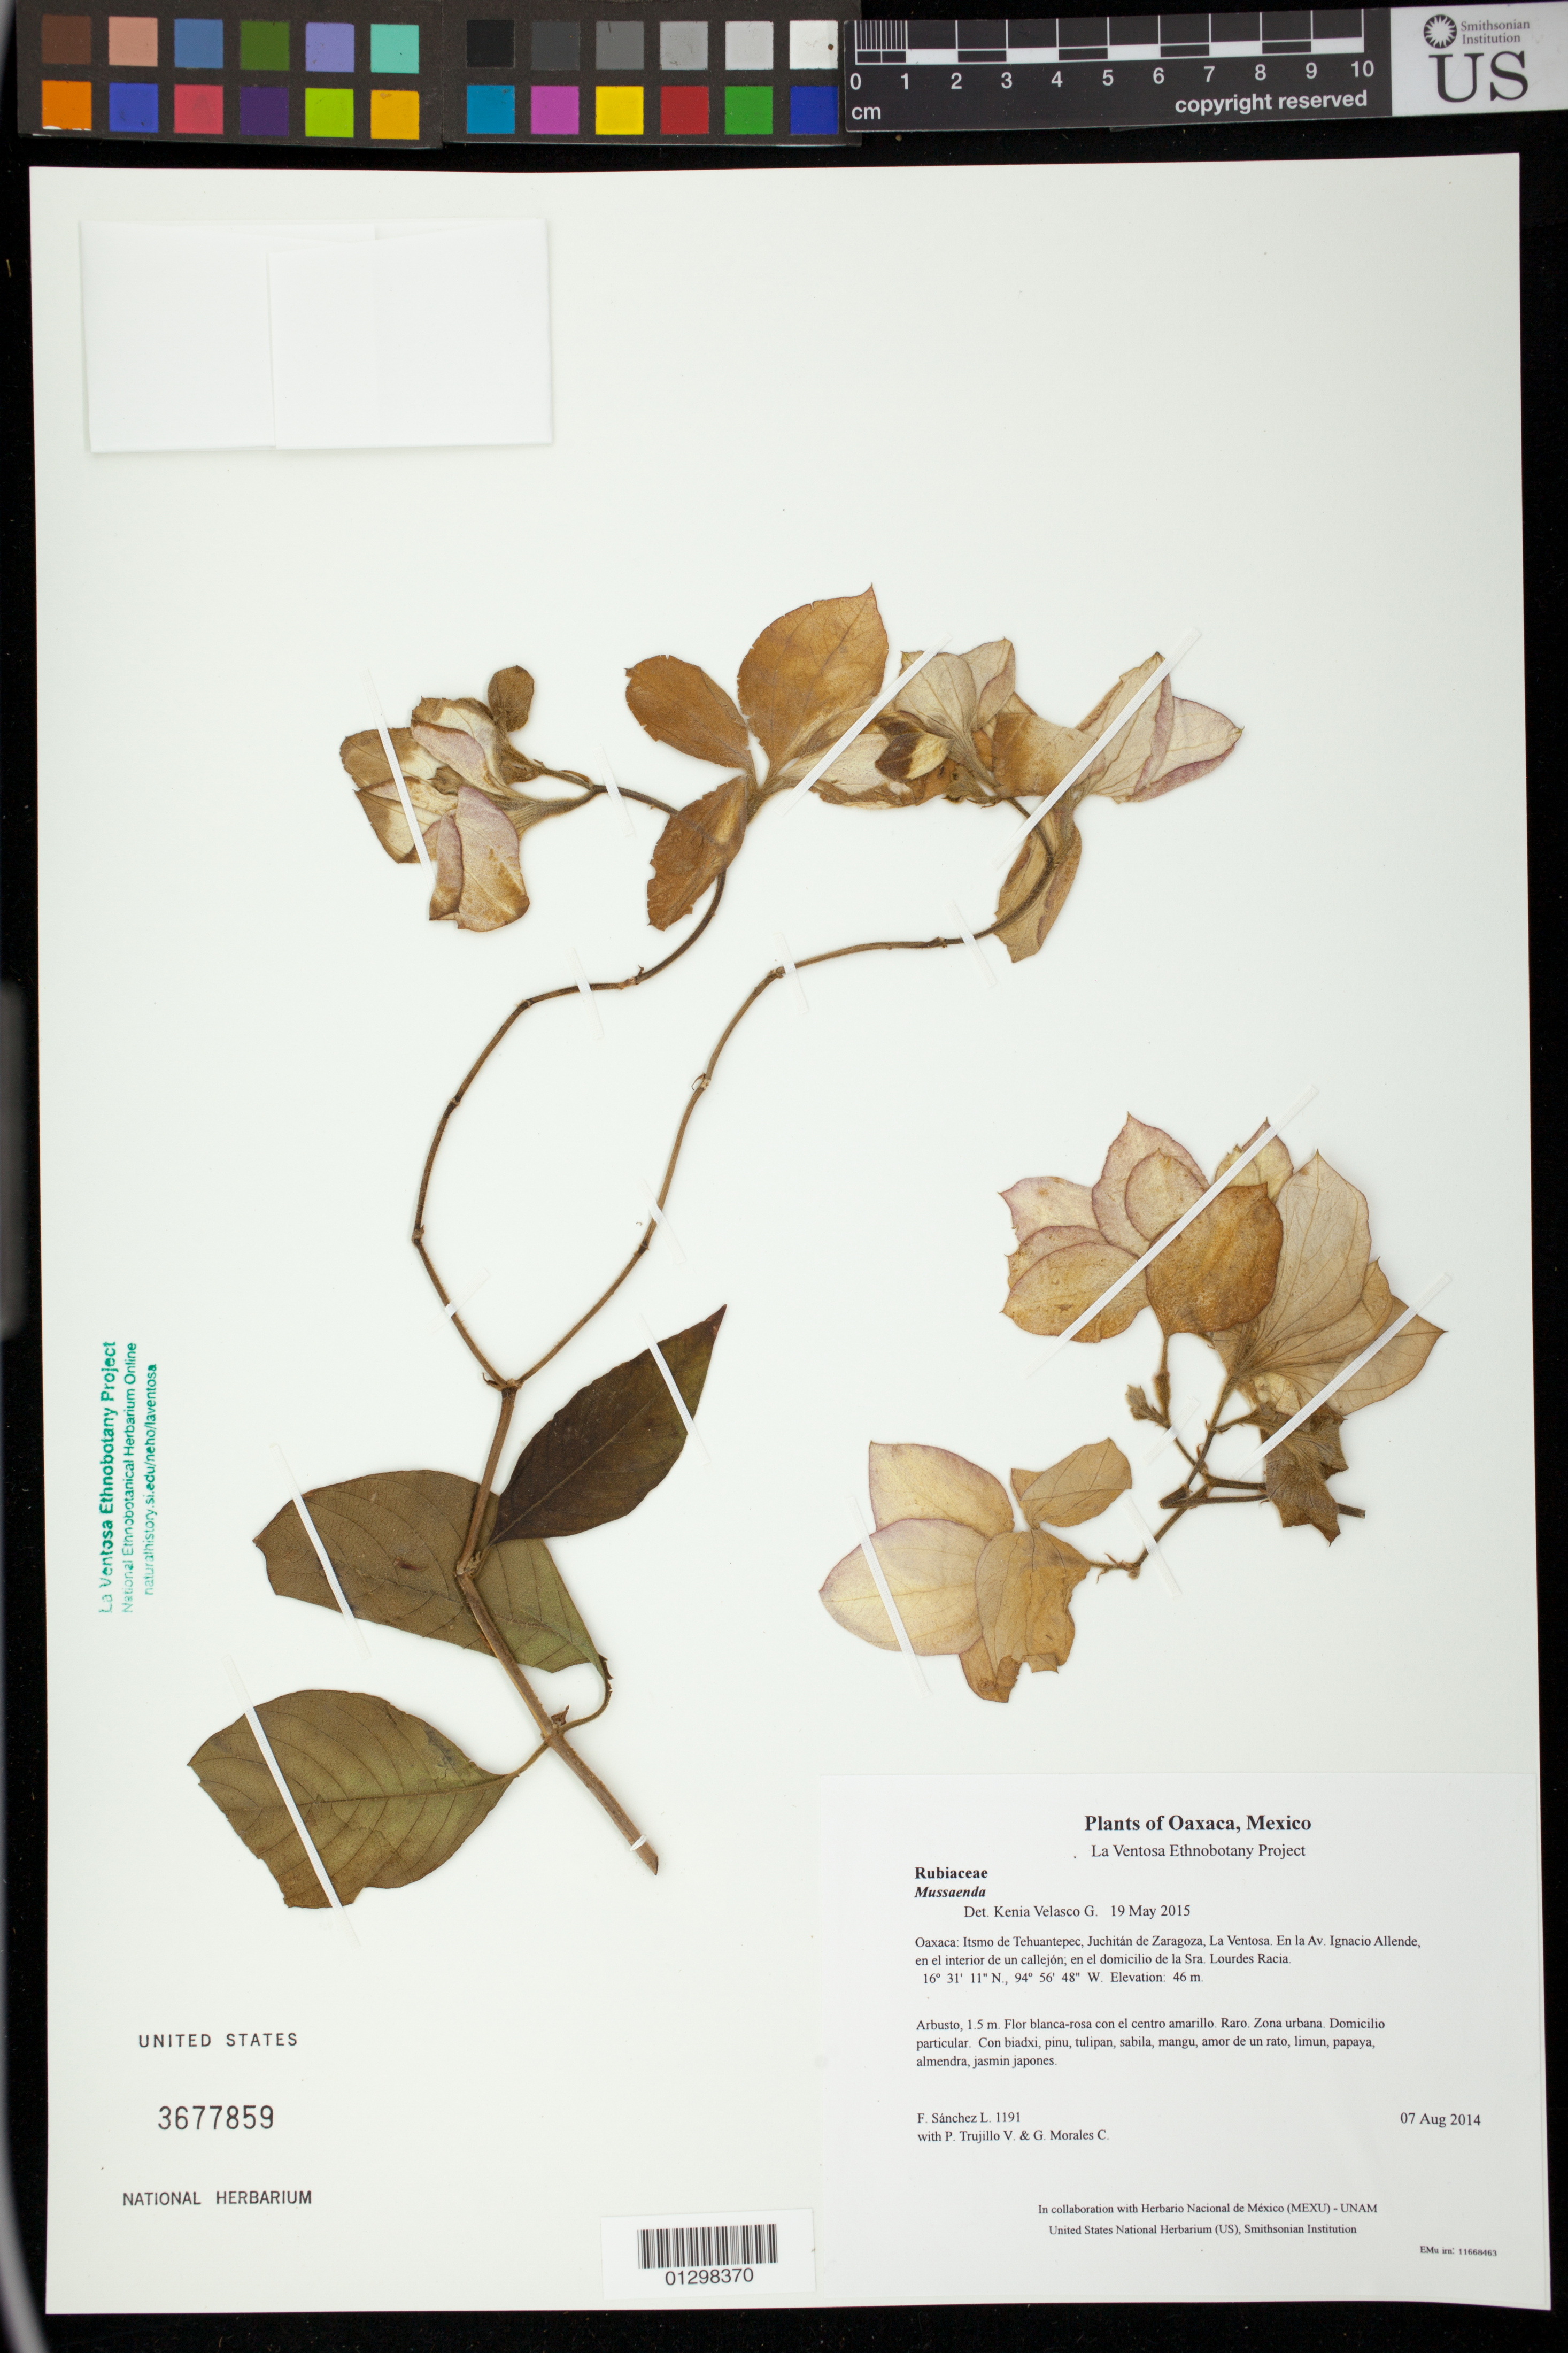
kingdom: Plantae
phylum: Tracheophyta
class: Magnoliopsida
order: Gentianales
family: Rubiaceae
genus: Mussaenda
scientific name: Mussaenda erythrophylla x M. pullei Valeton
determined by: Velasco G., Kenia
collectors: F. Sánchez L., P. Trujillo V. & G. Morales C.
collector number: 1191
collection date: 2014-08-07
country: Mexico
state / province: Oaxaca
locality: Itsmo de Tehuantepec, Juchitán de Zaragoza, La Ventosa. En la Av. Ignacio Allende, en el interior de un callejón; en el domicilio de la Sra. Lourdes Racia.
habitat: Zona urbana. Domicilio particular.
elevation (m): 46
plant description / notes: JEBOT, MEXU, US; Yaga bandaga. 1.5 m. Guie' naquichi'-rosa ne galahui' naguchi. Nadxunu'.; musajendra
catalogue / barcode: US 3677859